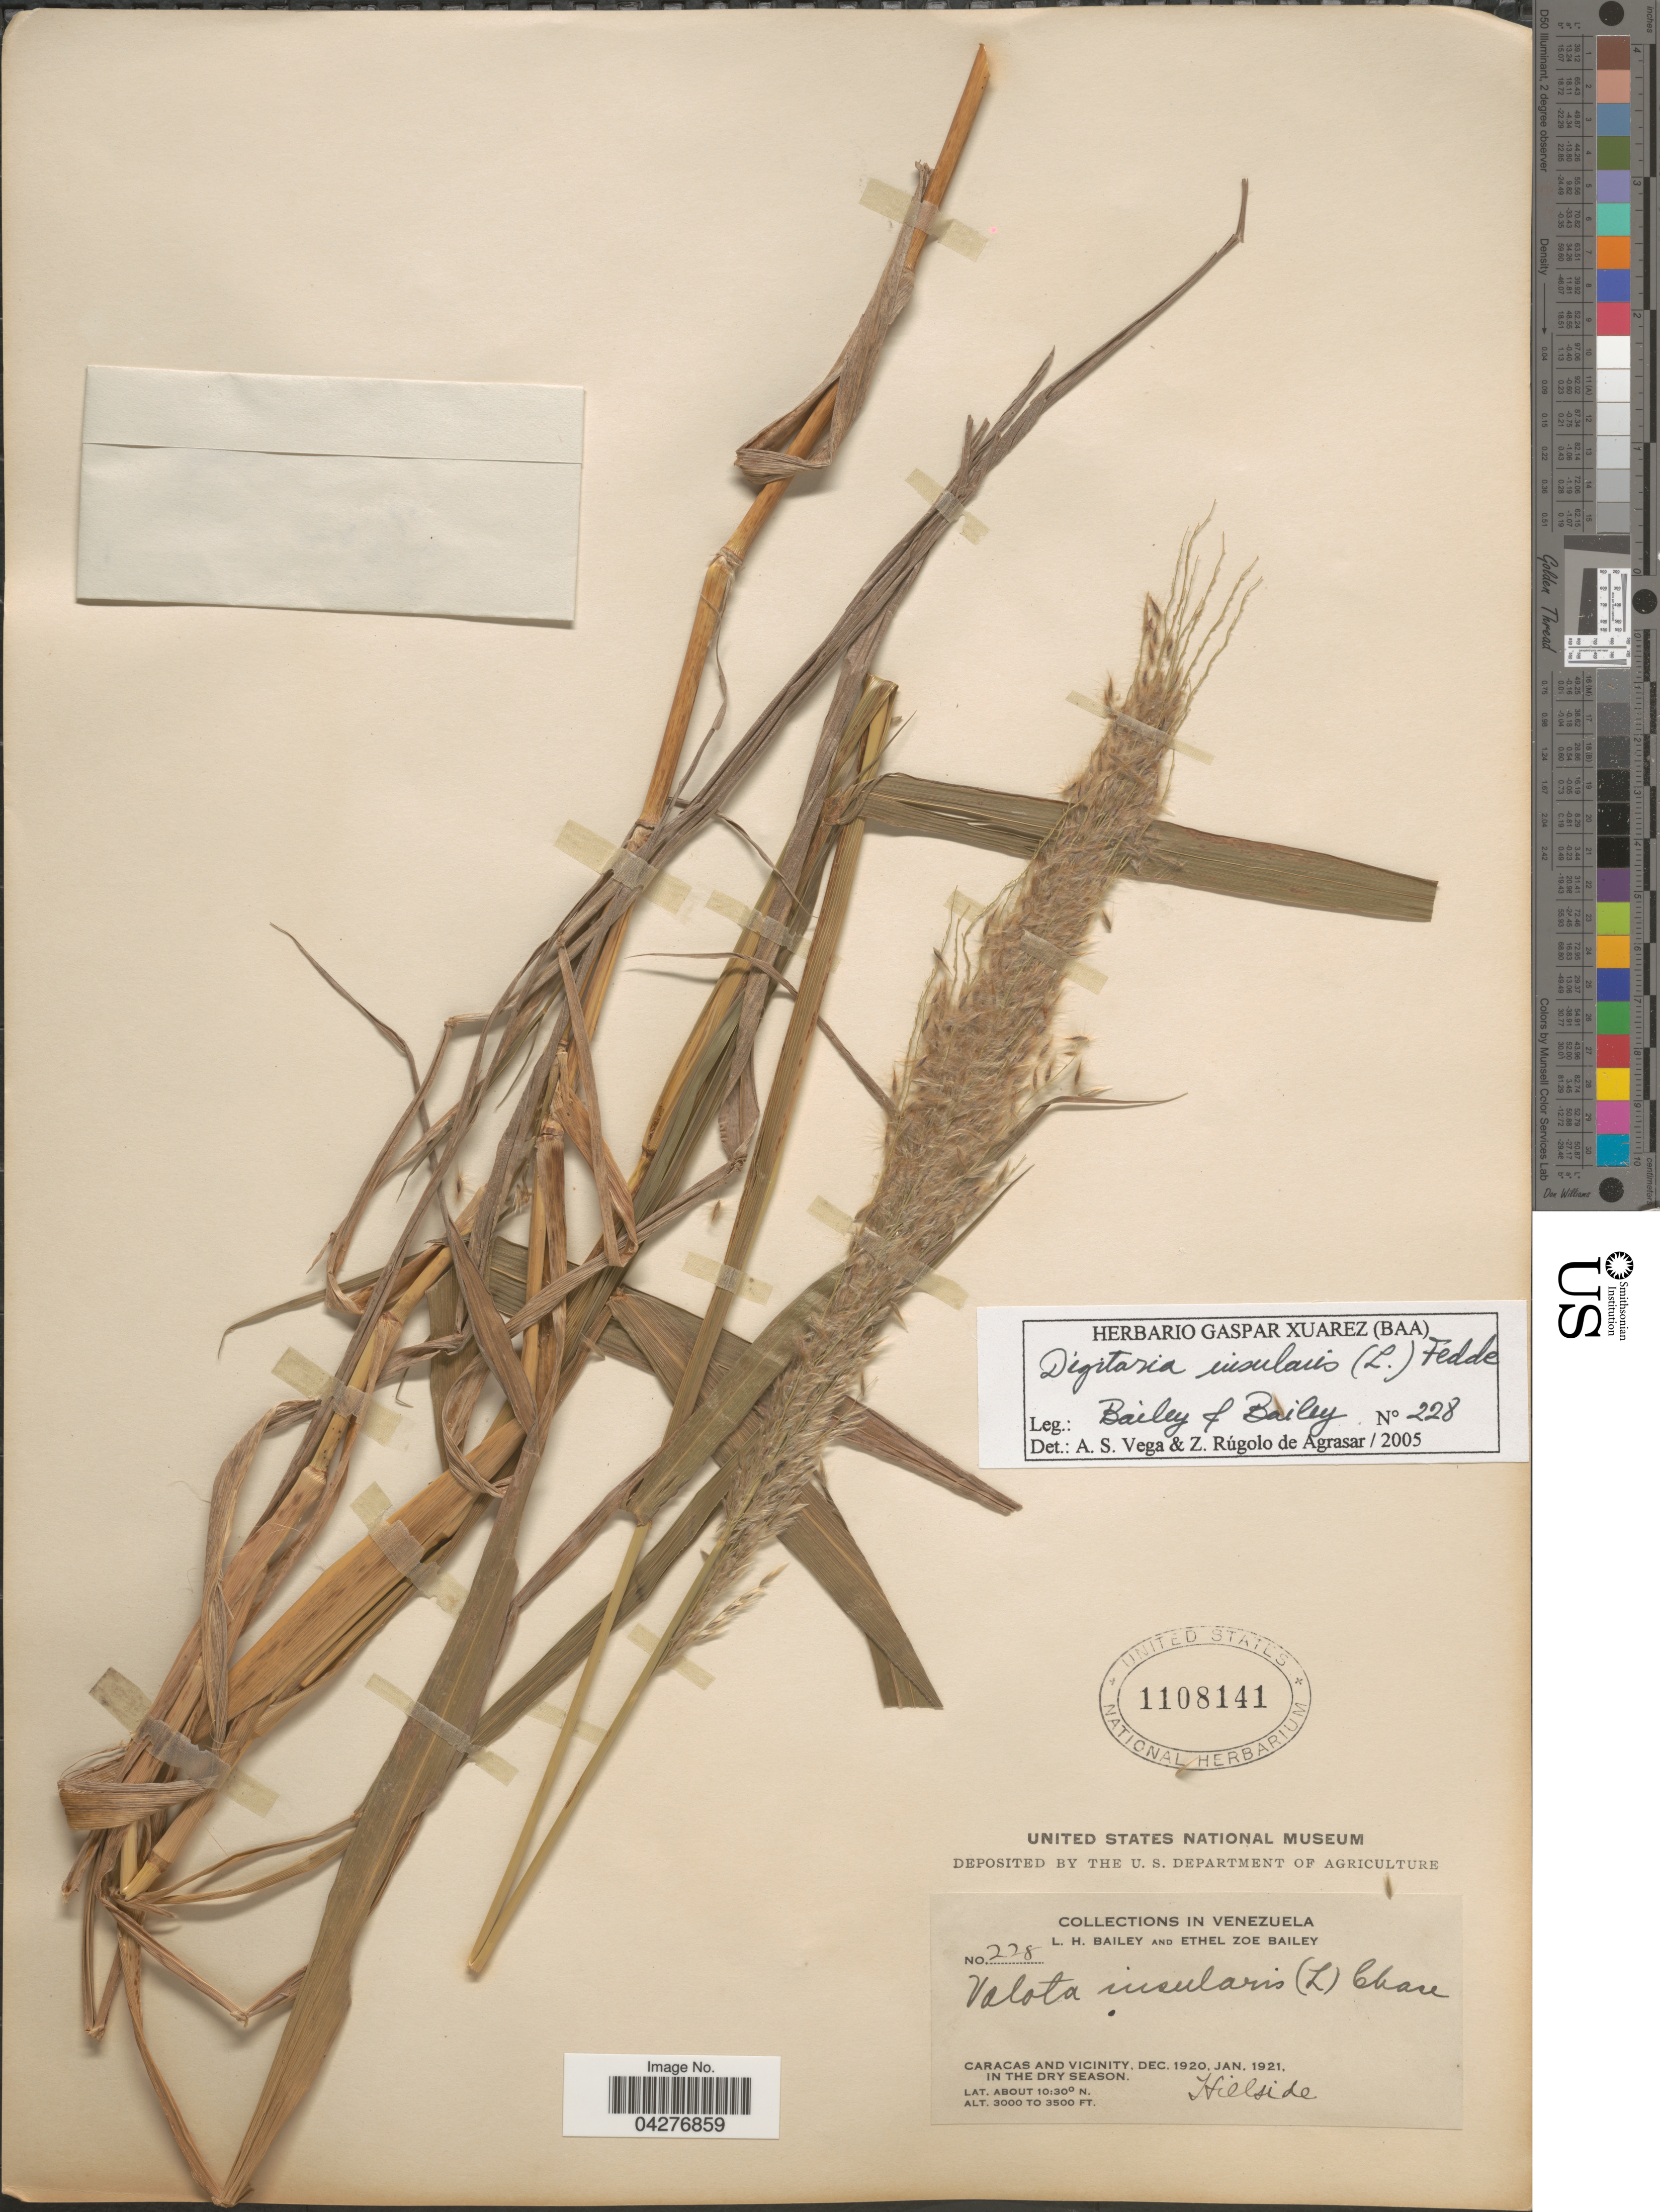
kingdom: Plantae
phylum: Tracheophyta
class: Liliopsida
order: Poales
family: Poaceae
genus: Digitaria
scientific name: Digitaria insularis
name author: (L.) Fedde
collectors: L. H. Bailey & E. Z. Bailey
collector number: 228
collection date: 1920-12/1921-01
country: Venezuela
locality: Caracas and vicinity. Hillside.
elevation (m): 914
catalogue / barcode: US 1108141